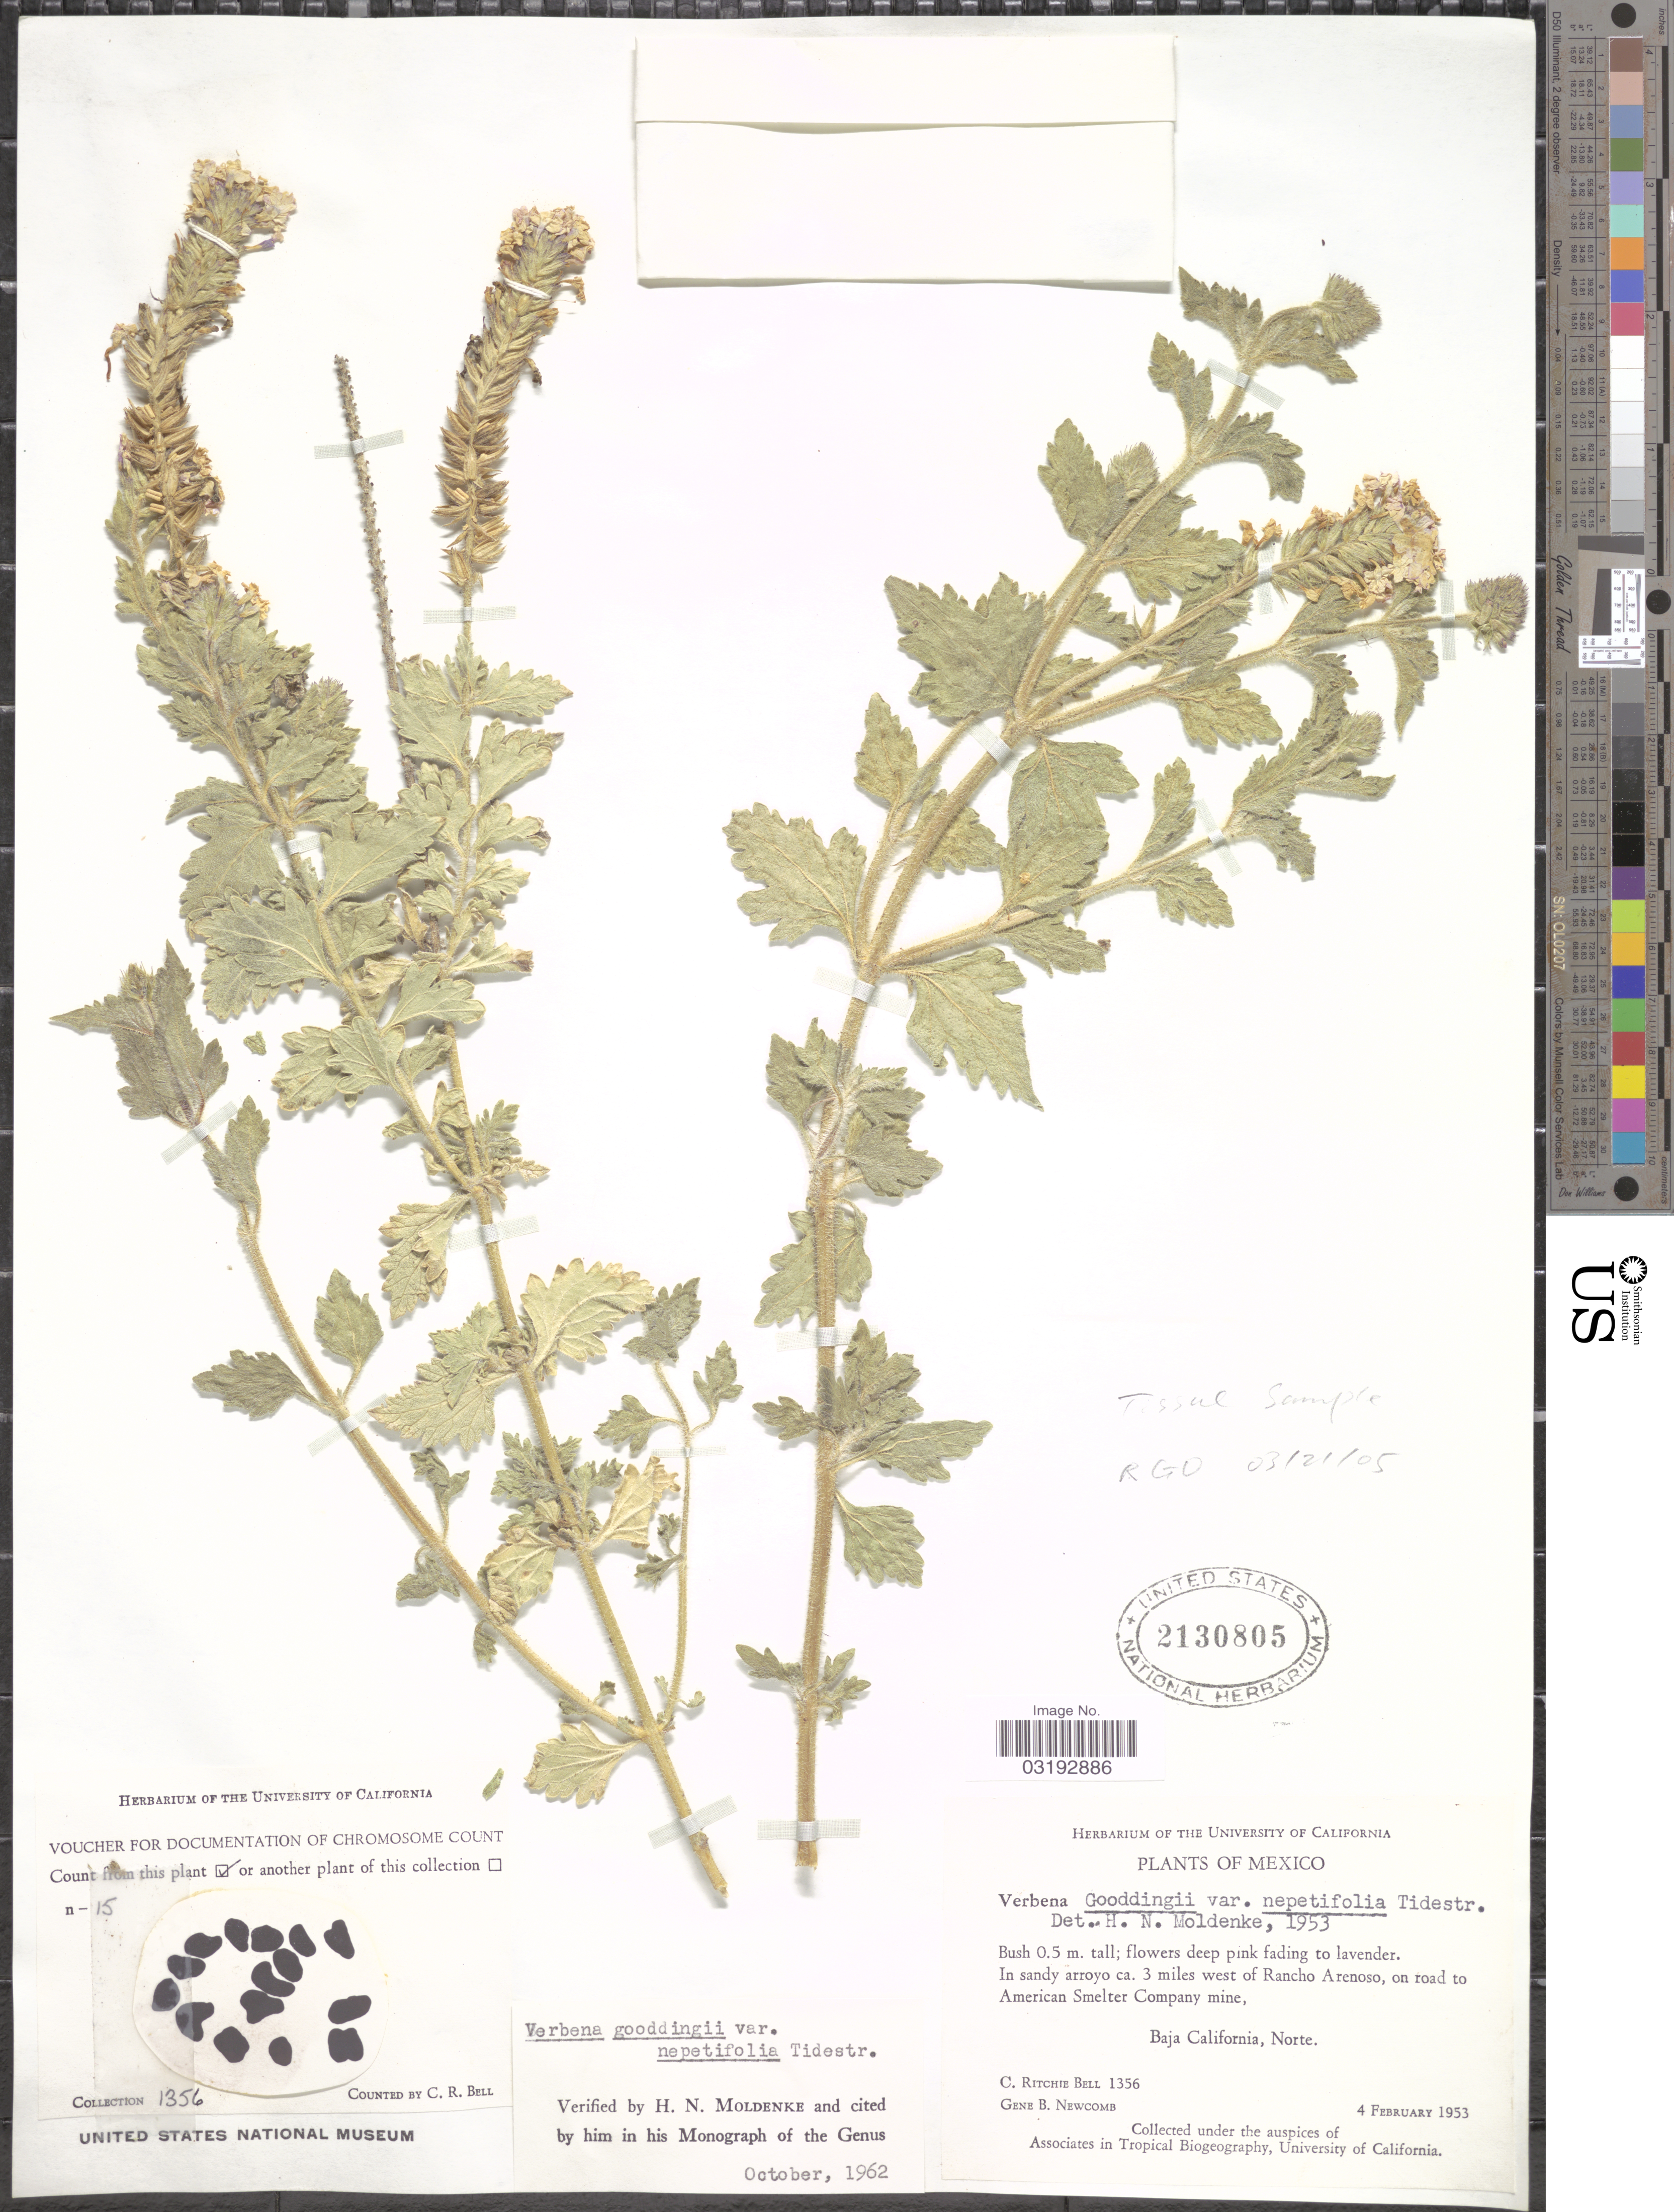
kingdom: Plantae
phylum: Tracheophyta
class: Magnoliopsida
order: Lamiales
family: Verbenaceae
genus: Verbena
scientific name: Verbena gooddingii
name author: Briq.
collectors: C. R. Bell & G. B. Newcomb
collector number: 1356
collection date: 1953-02-04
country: Mexico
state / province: Baja California Norte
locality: In sandy arroyo ca. 3 miles west of Rancho Arenoso, on road to American Smelter Company mine.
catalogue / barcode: US 2130805